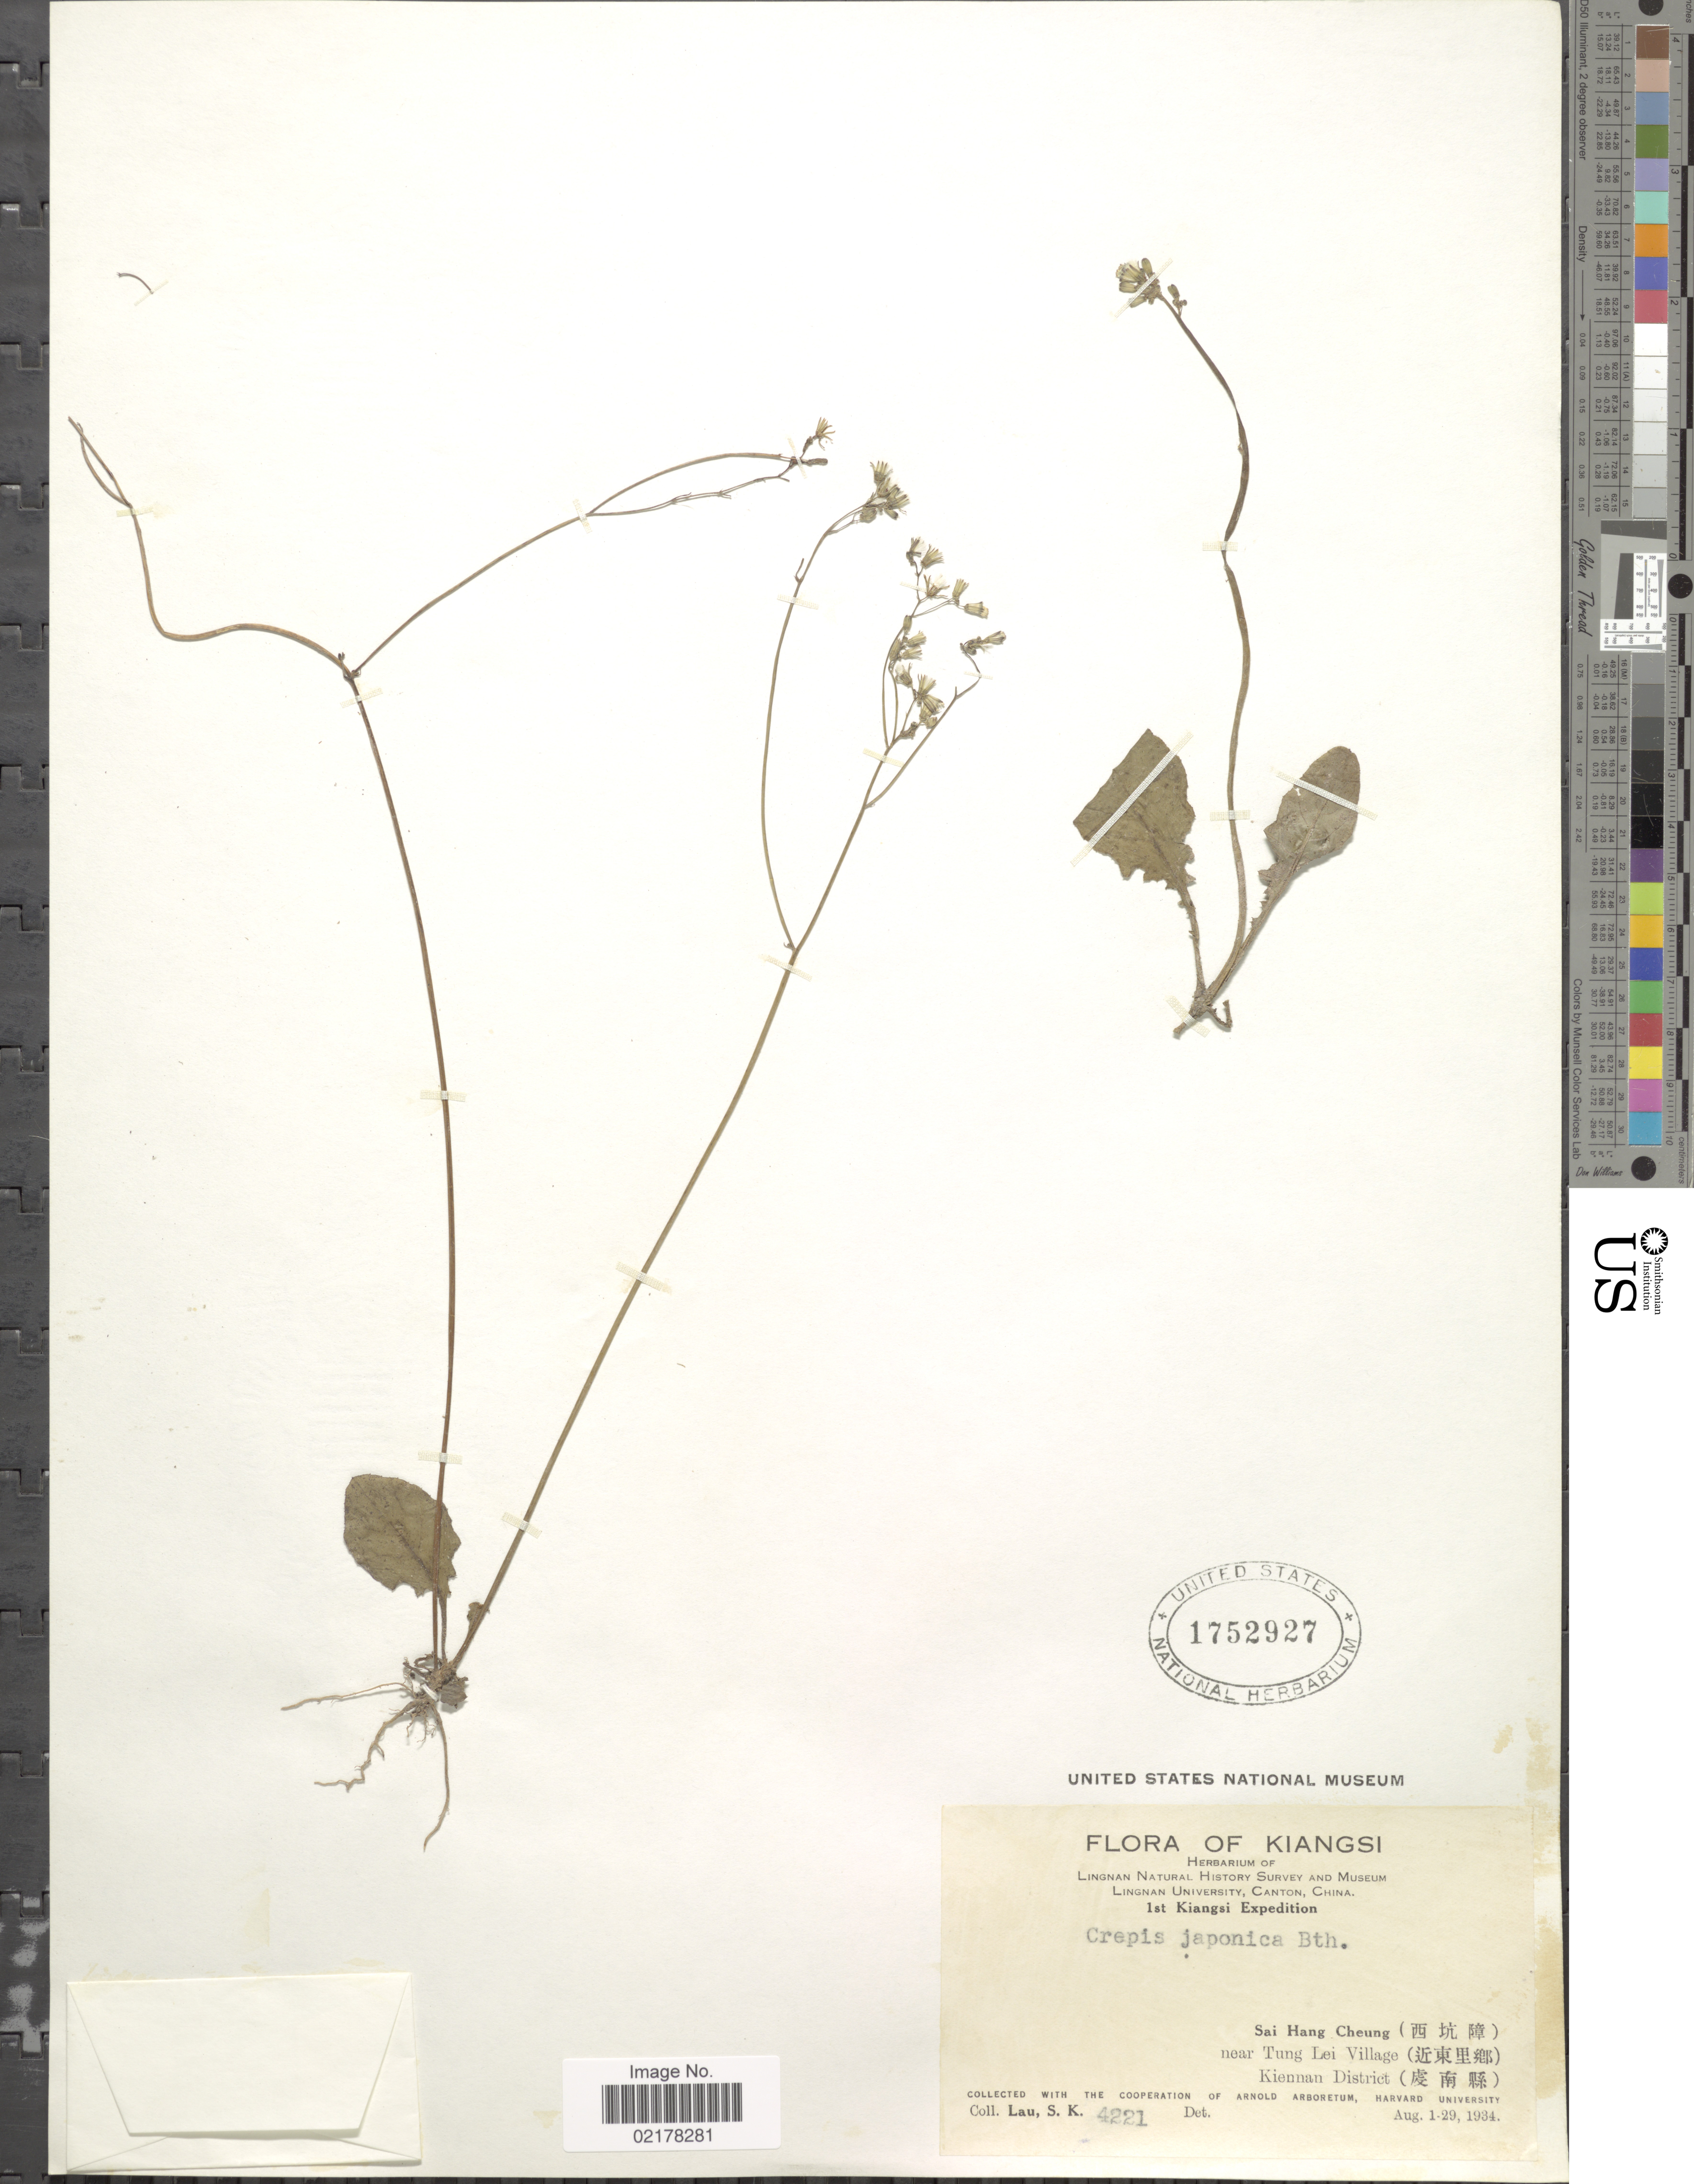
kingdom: Plantae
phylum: Tracheophyta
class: Magnoliopsida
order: Asterales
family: Asteraceae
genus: Youngia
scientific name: Youngia japonica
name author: (L.) DC.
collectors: S. K. Lau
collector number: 4221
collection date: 1934-08-01/1934-08-29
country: China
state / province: Jiangxi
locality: Kiangsi. Sai Hang Cheung near Tung Lei Village. Kiennan District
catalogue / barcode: US 1752927